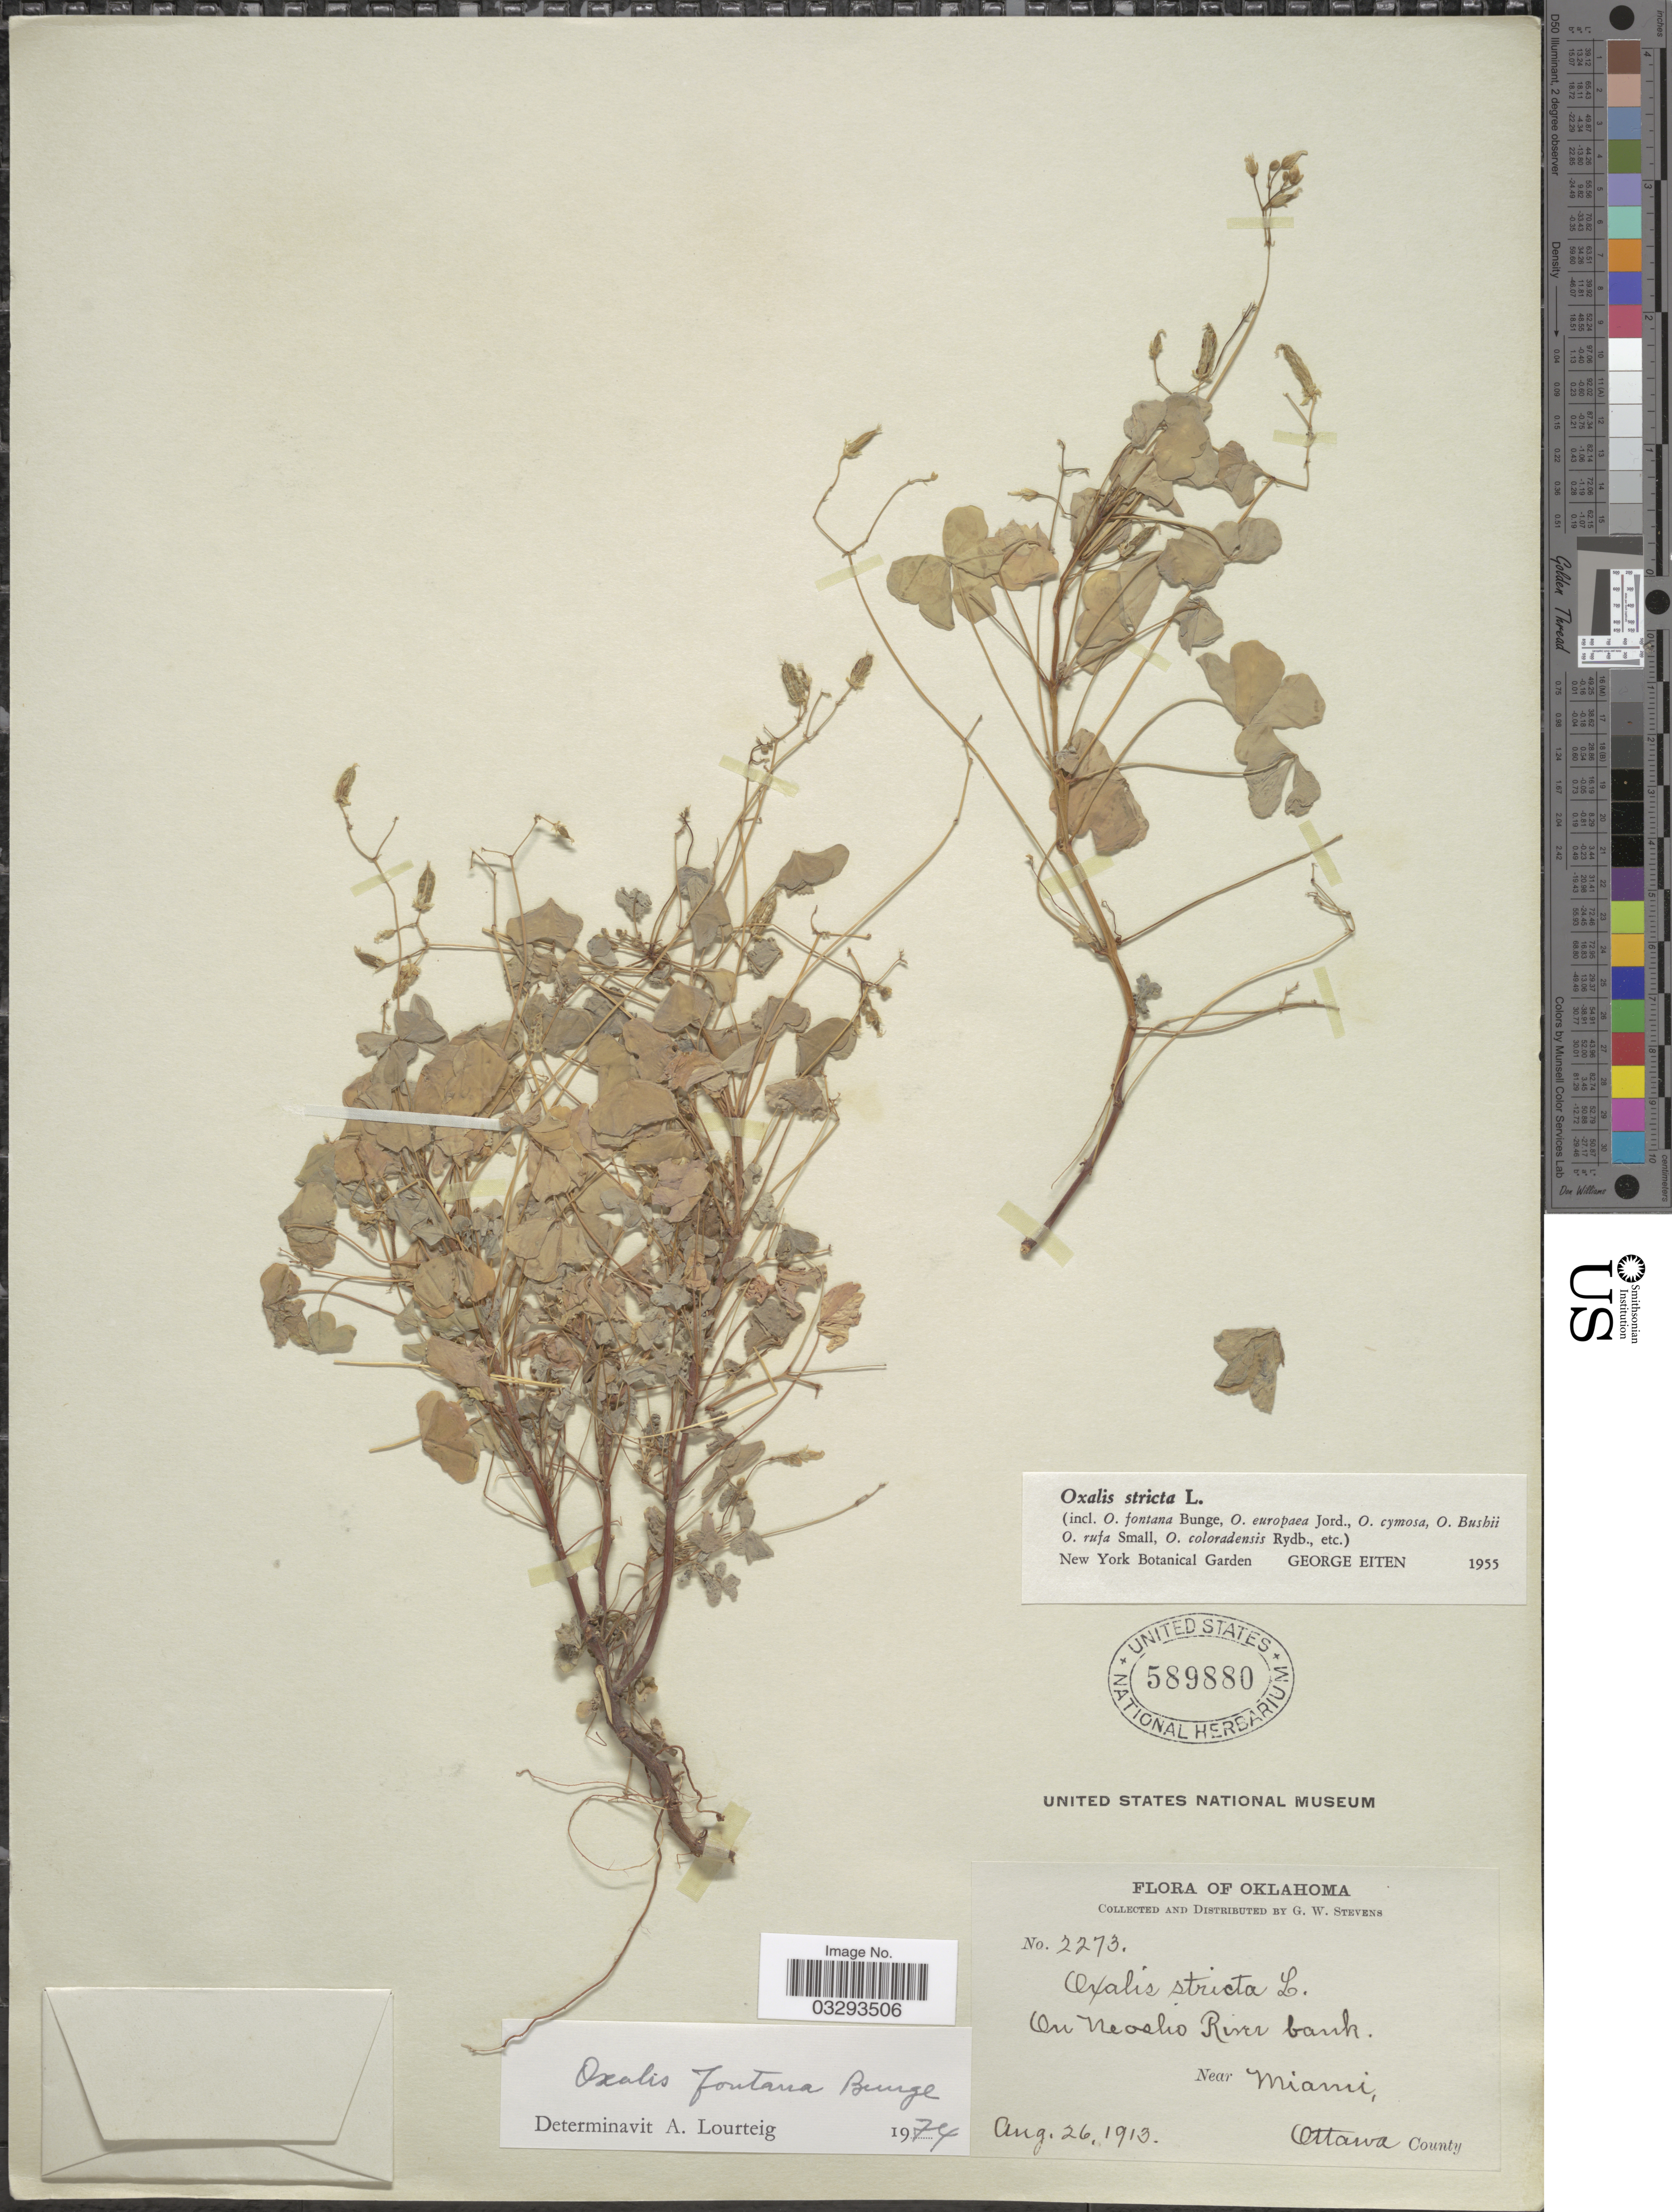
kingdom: Plantae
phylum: Tracheophyta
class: Magnoliopsida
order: Oxalidales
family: Oxalidaceae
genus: Oxalis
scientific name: Oxalis fontana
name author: Bunge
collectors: G. W. Stevens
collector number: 2273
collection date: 1913-08-26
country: United States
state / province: Oklahoma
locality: On Neosho River bank. Near Miami. Ottawa County.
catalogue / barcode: US 589880